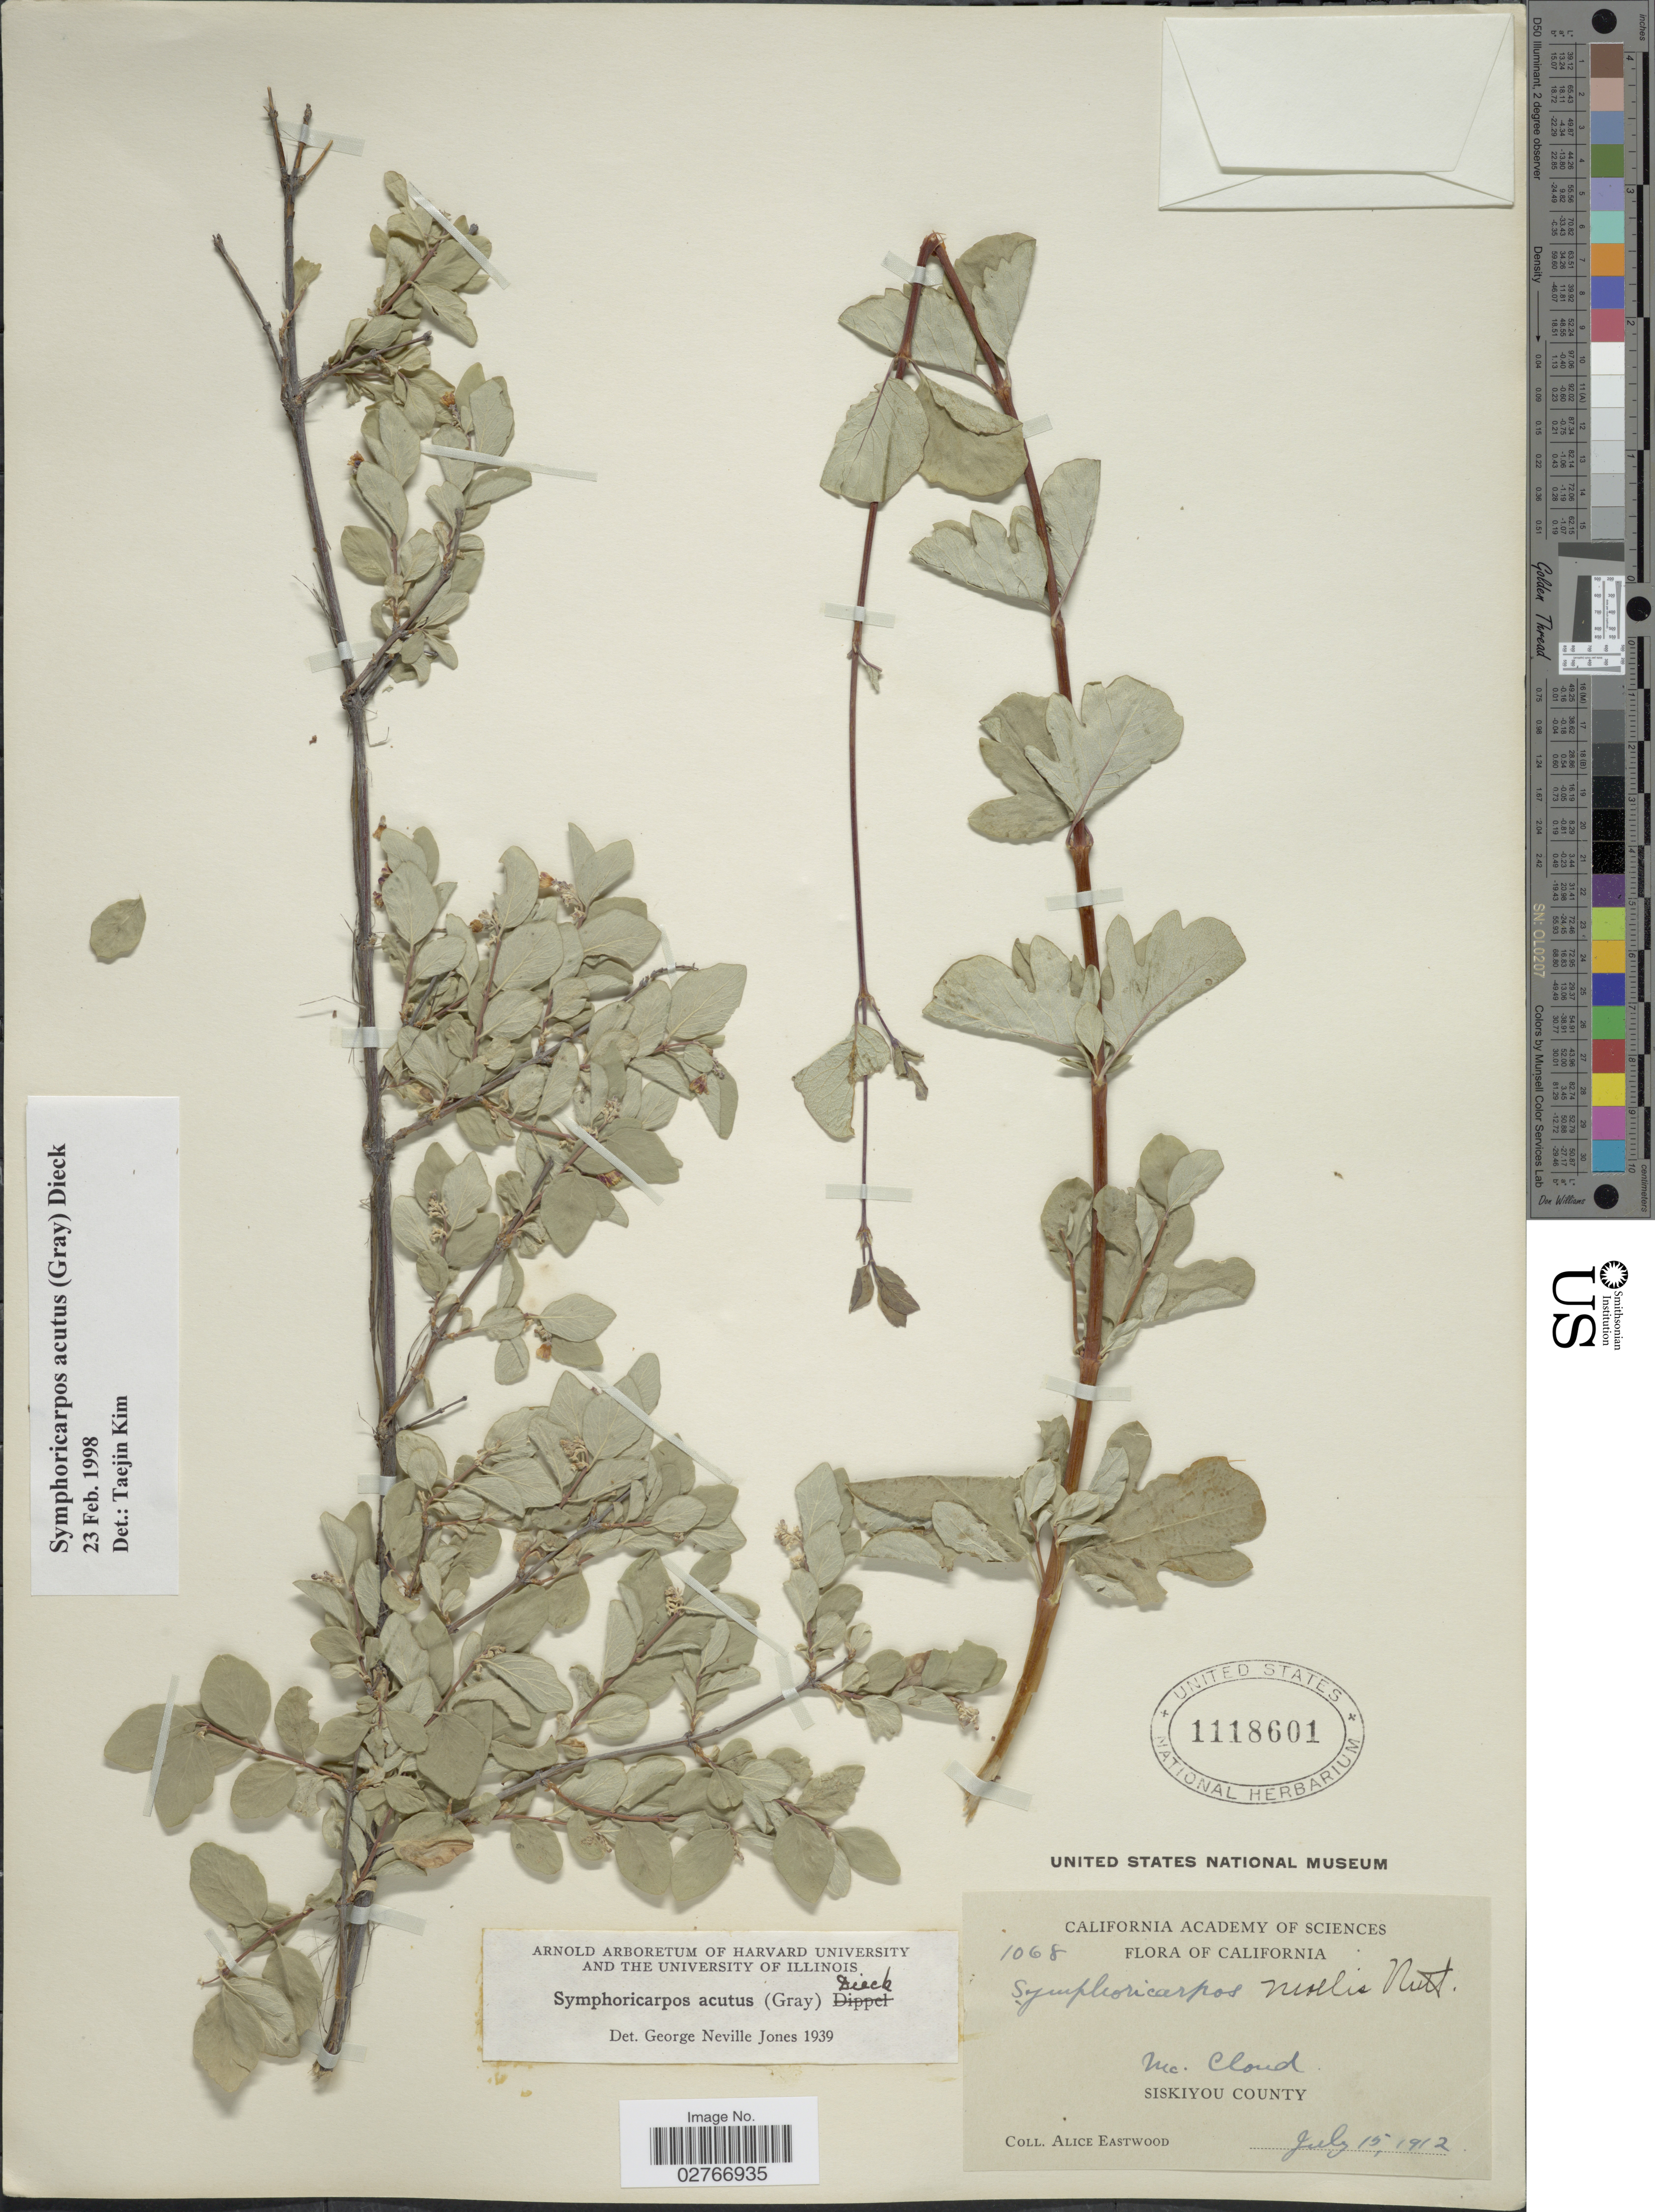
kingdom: Plantae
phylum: Tracheophyta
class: Magnoliopsida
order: Dipsacales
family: Caprifoliaceae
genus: Symphoricarpos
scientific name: Symphoricarpos acutus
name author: (A. Gray) Dieck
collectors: A. Eastwood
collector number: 1068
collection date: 1912-07-15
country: United States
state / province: California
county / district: Siskiyou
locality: Mc. Cloud. Siskiyou County.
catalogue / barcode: US 1118601